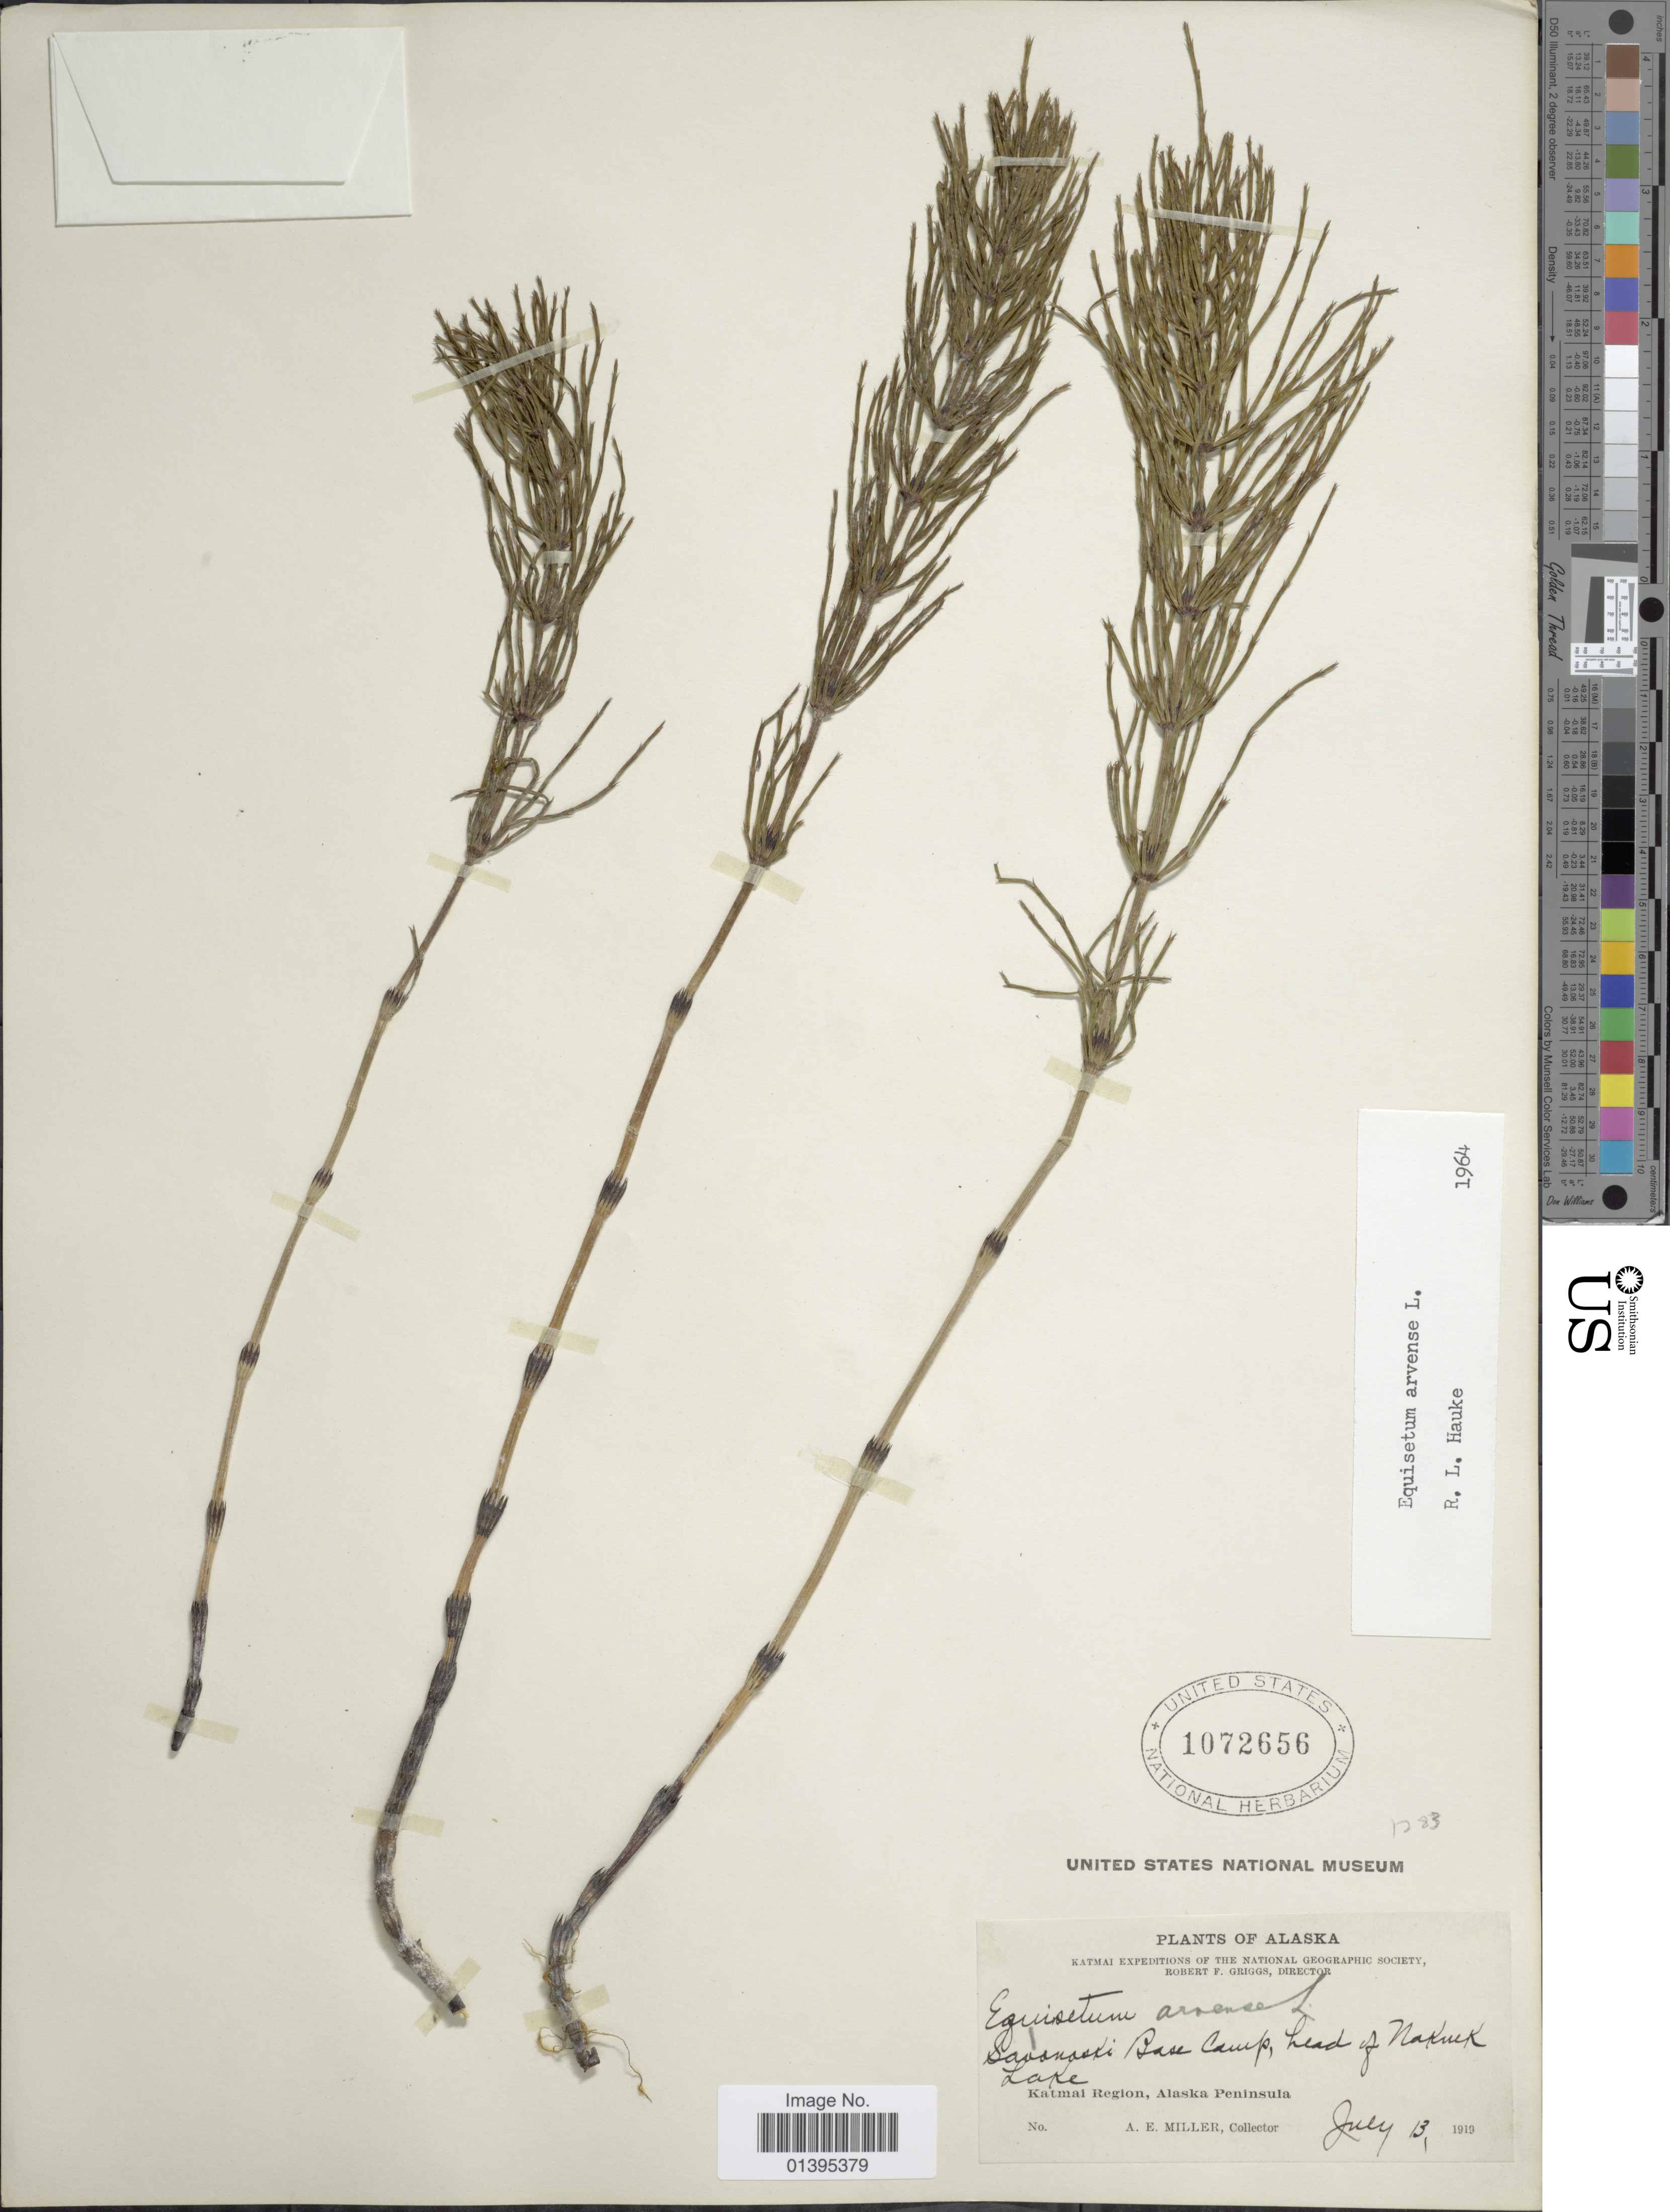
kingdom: Plantae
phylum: Tracheophyta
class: Polypodiopsida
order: Equisetales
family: Equisetaceae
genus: Equisetum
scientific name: Equisetum arvense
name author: L.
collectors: A. E. Miller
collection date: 1919-07-13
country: United States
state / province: Alaska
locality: Savanaski Base Camp, head of Nakuk Lake, Katmai Region, Alaska Peninsula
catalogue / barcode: US 1072656